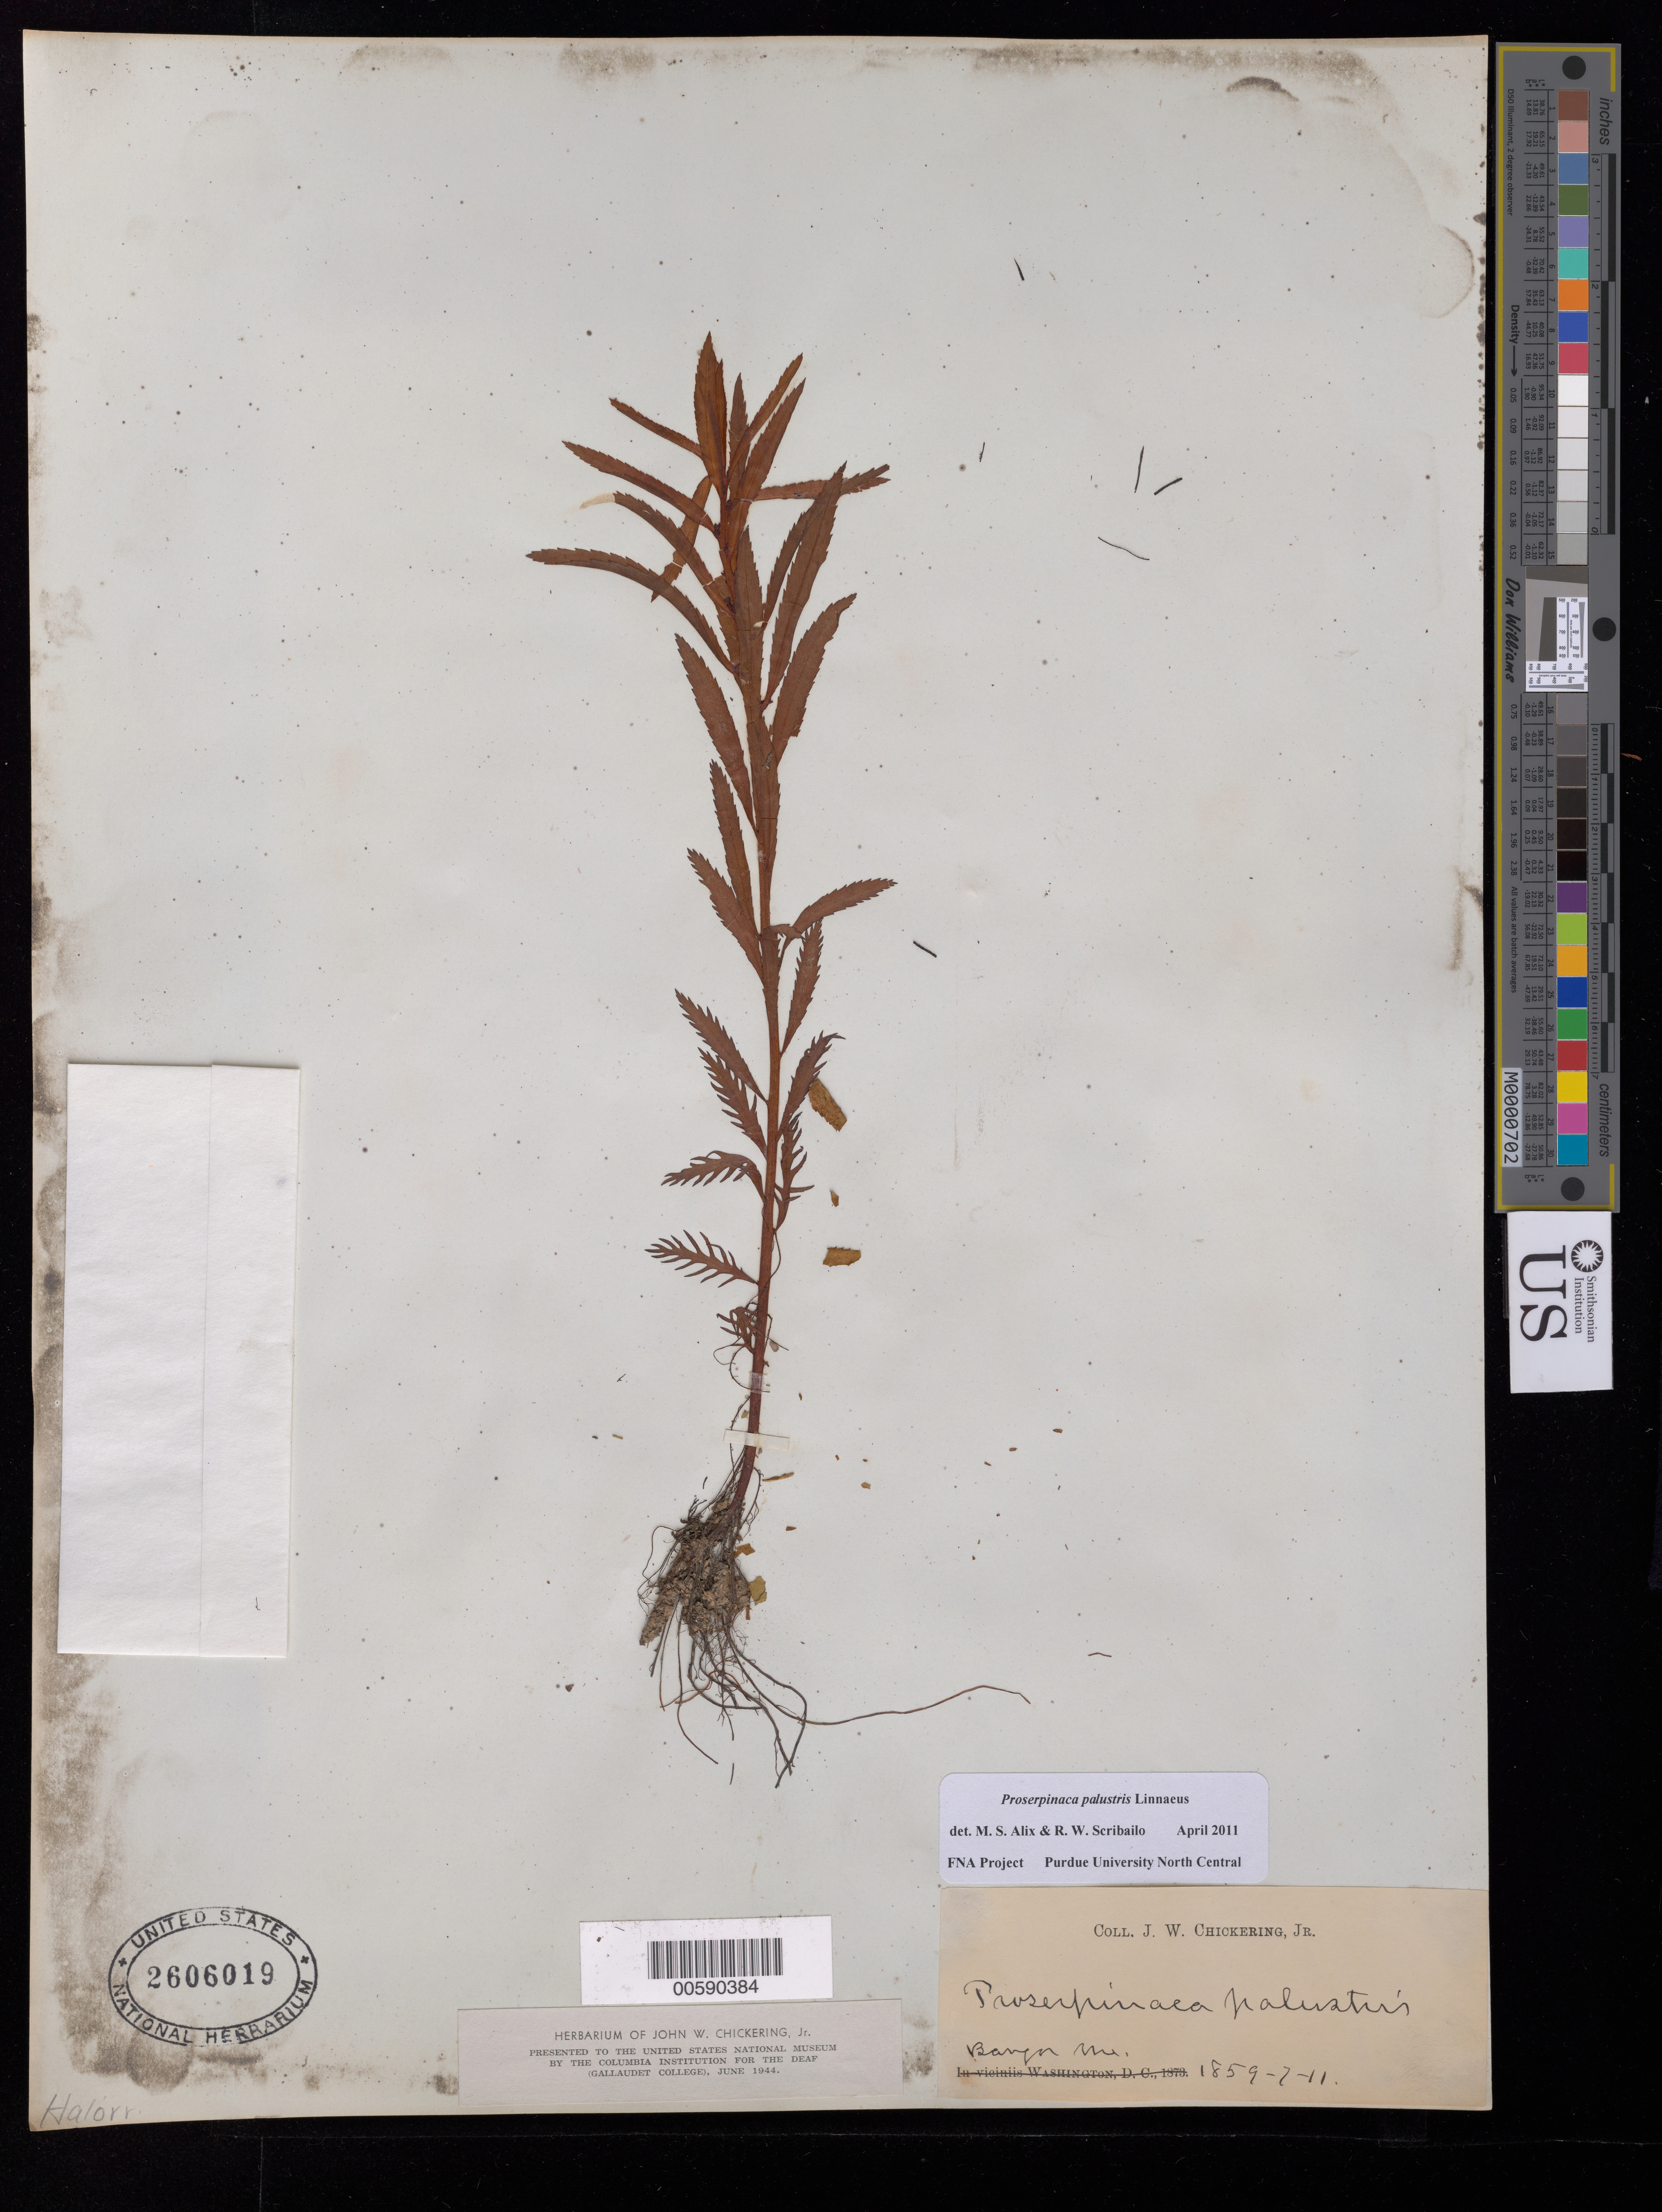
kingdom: Plantae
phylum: Tracheophyta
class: Magnoliopsida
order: Saxifragales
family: Haloragaceae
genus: Proserpinaca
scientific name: Proserpinaca palustris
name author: L.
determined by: Scribailo, R. W.; Alix, M. S.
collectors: J. W. Chickering Jr.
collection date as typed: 07 Nov 1859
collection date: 1859-11-07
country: United States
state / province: Maine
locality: Baryn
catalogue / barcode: US 2606019